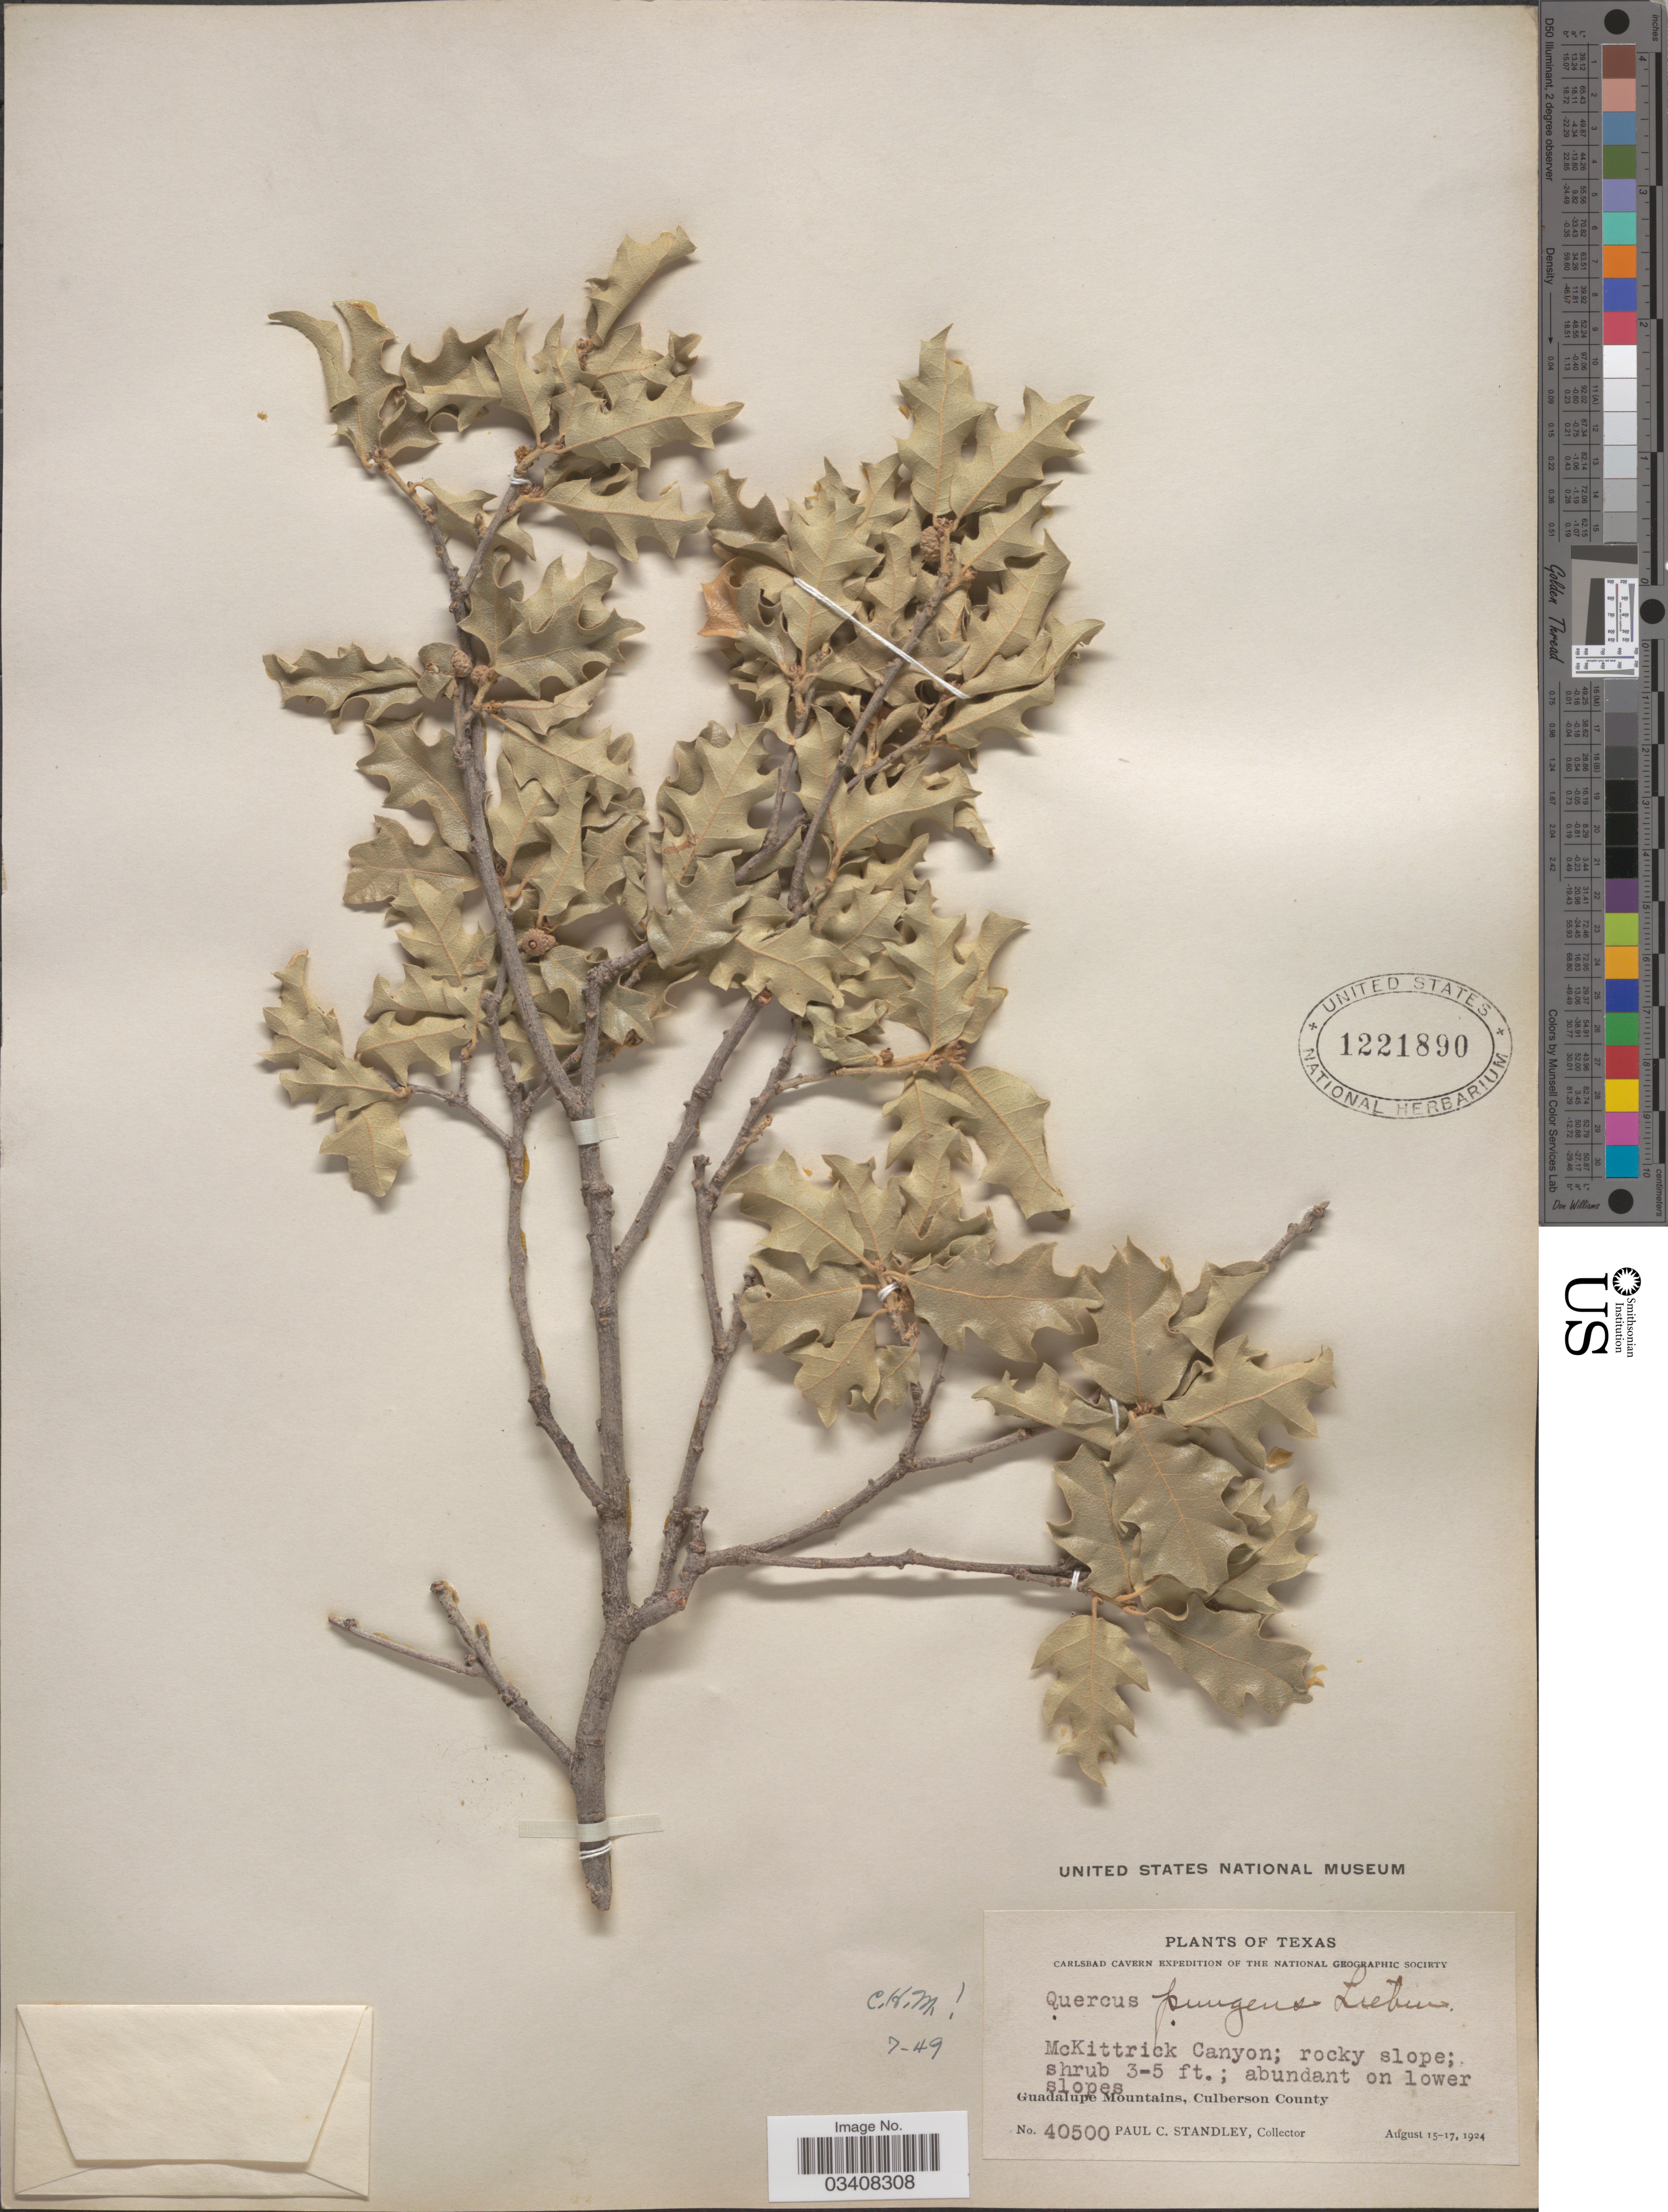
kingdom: Plantae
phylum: Tracheophyta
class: Magnoliopsida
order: Fagales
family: Fagaceae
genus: Quercus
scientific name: Quercus pungens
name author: Liebm.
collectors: P. C. Standley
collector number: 40500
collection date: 1924-08-15/1924-08-17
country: United States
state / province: Texas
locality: McKittrick Canyon. Guadalupe Mountains, Culberson County.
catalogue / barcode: US 1221890